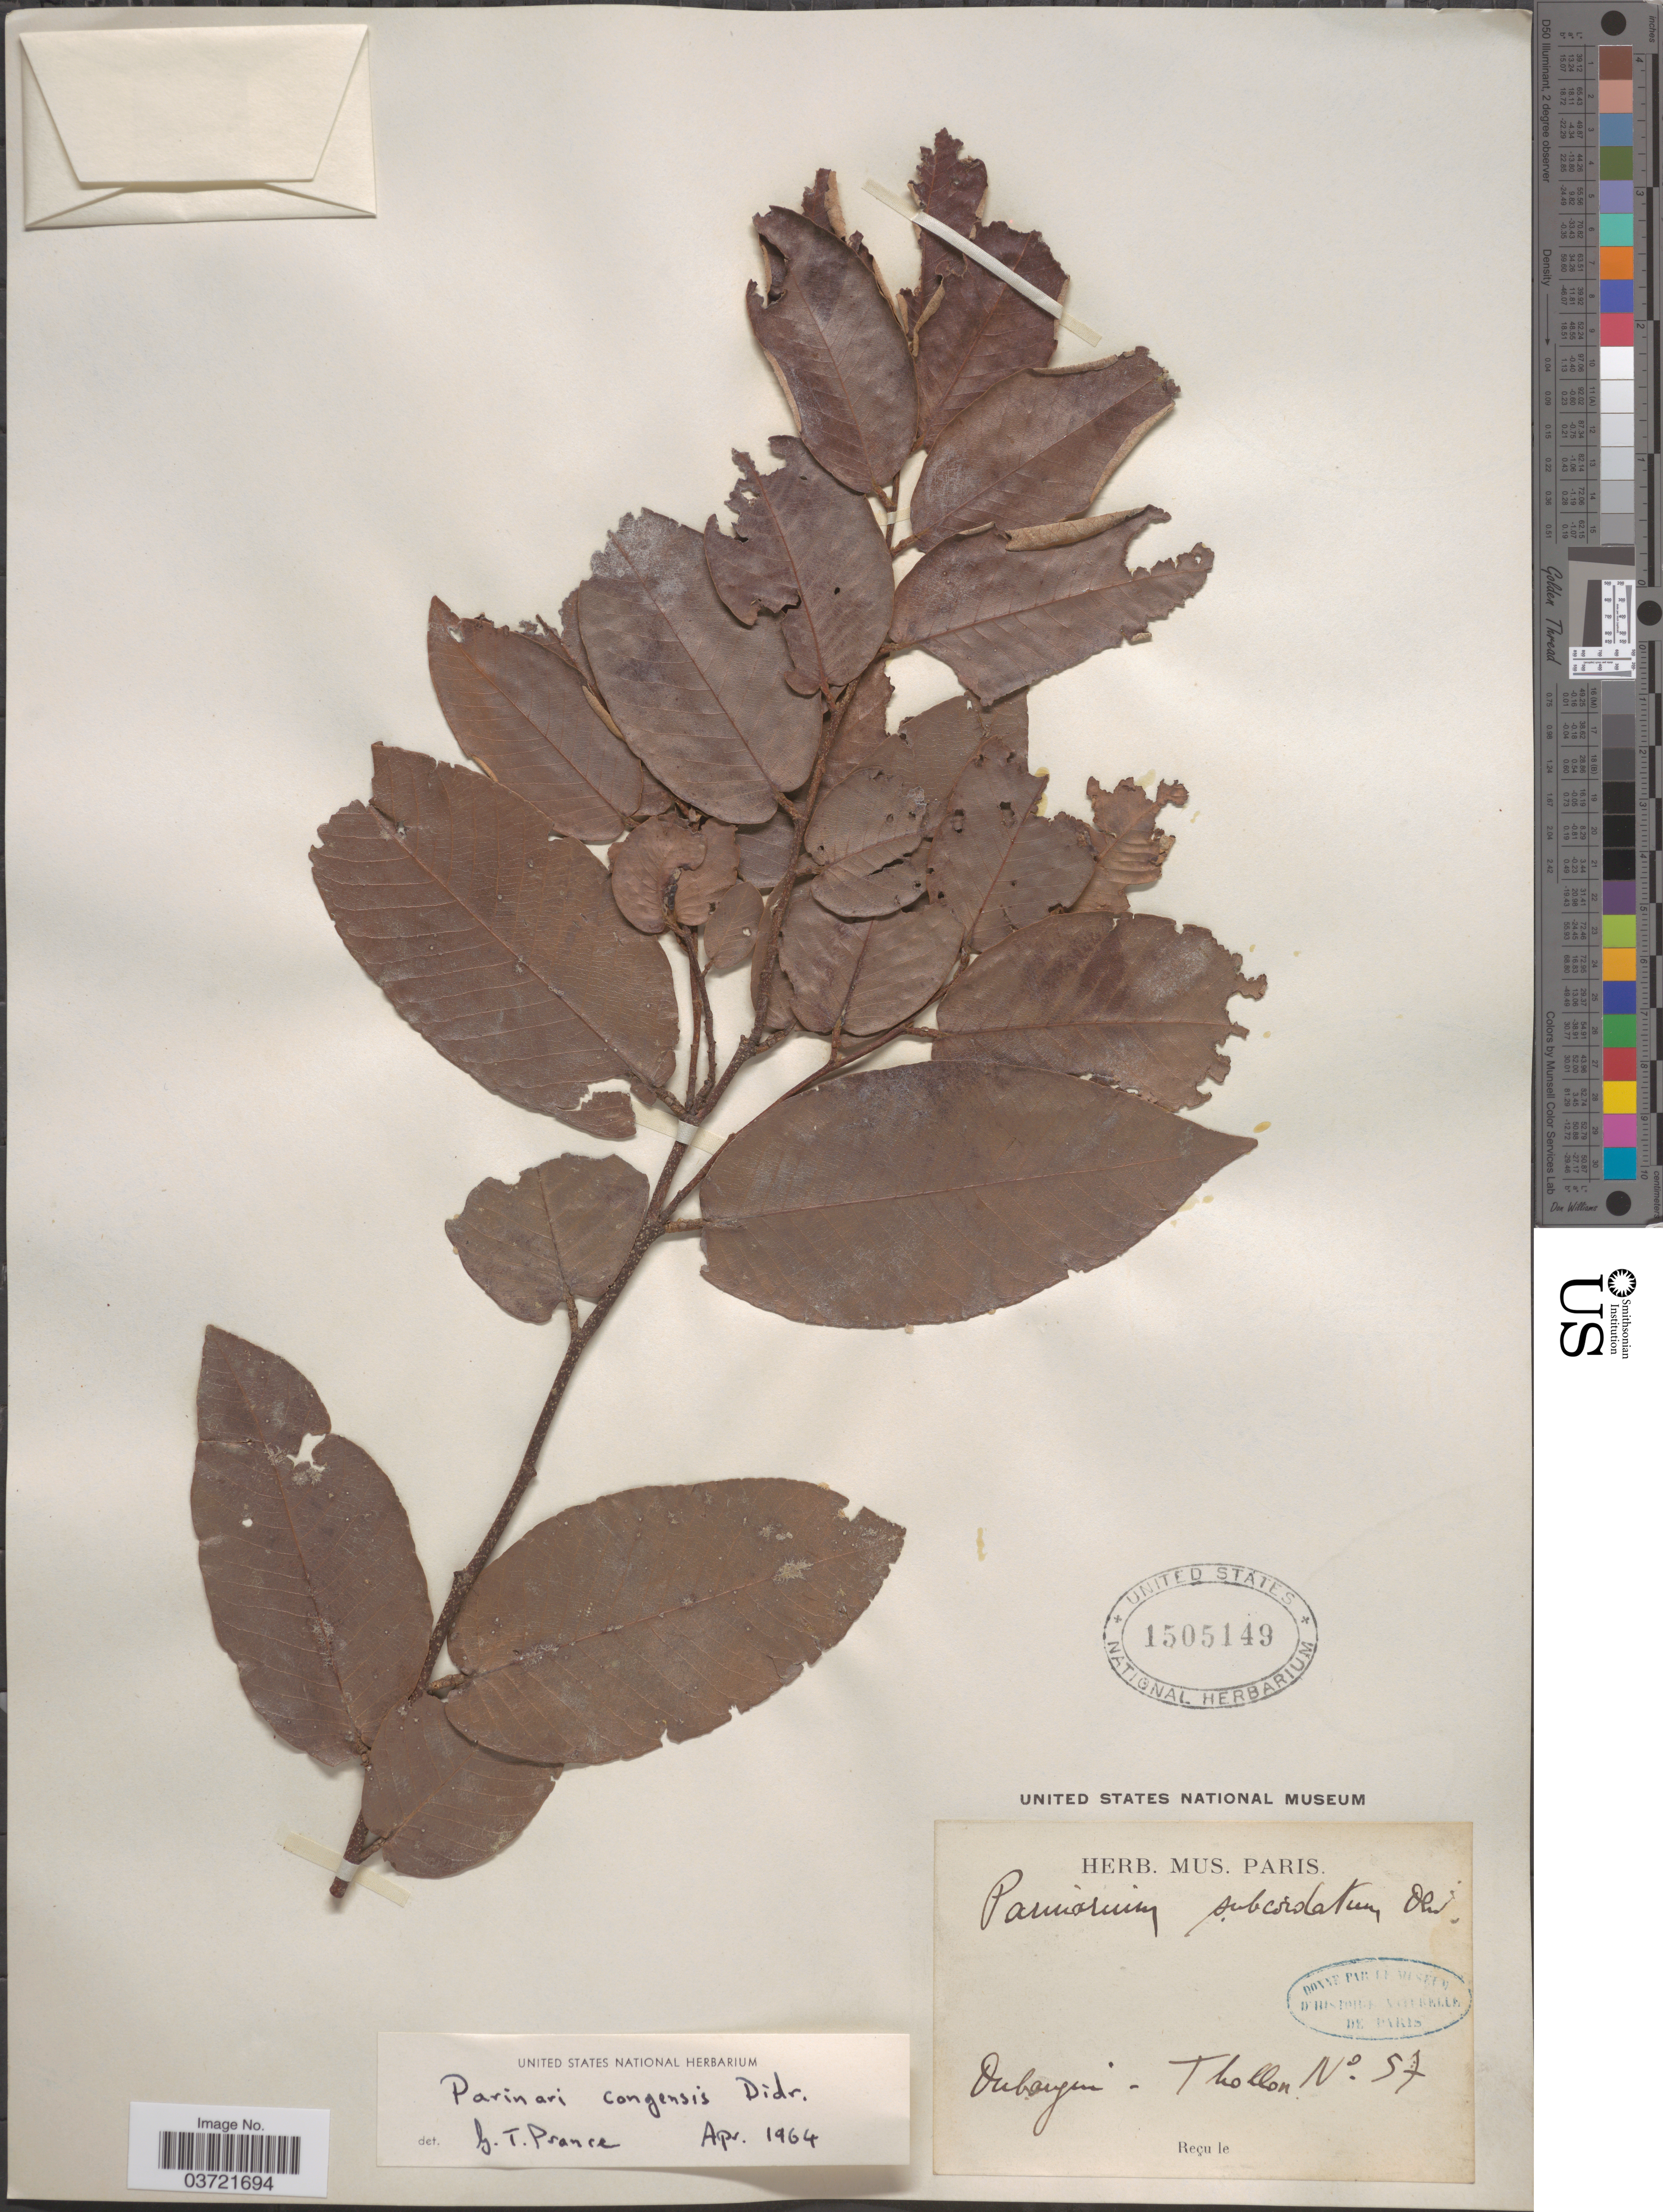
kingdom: Plantae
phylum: Tracheophyta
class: Magnoliopsida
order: Malpighiales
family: Chrysobalanaceae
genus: Parinari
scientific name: Parinari congensis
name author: Didr.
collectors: Thollon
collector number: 57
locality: Oubayeni [interpreted].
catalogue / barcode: US 1505149